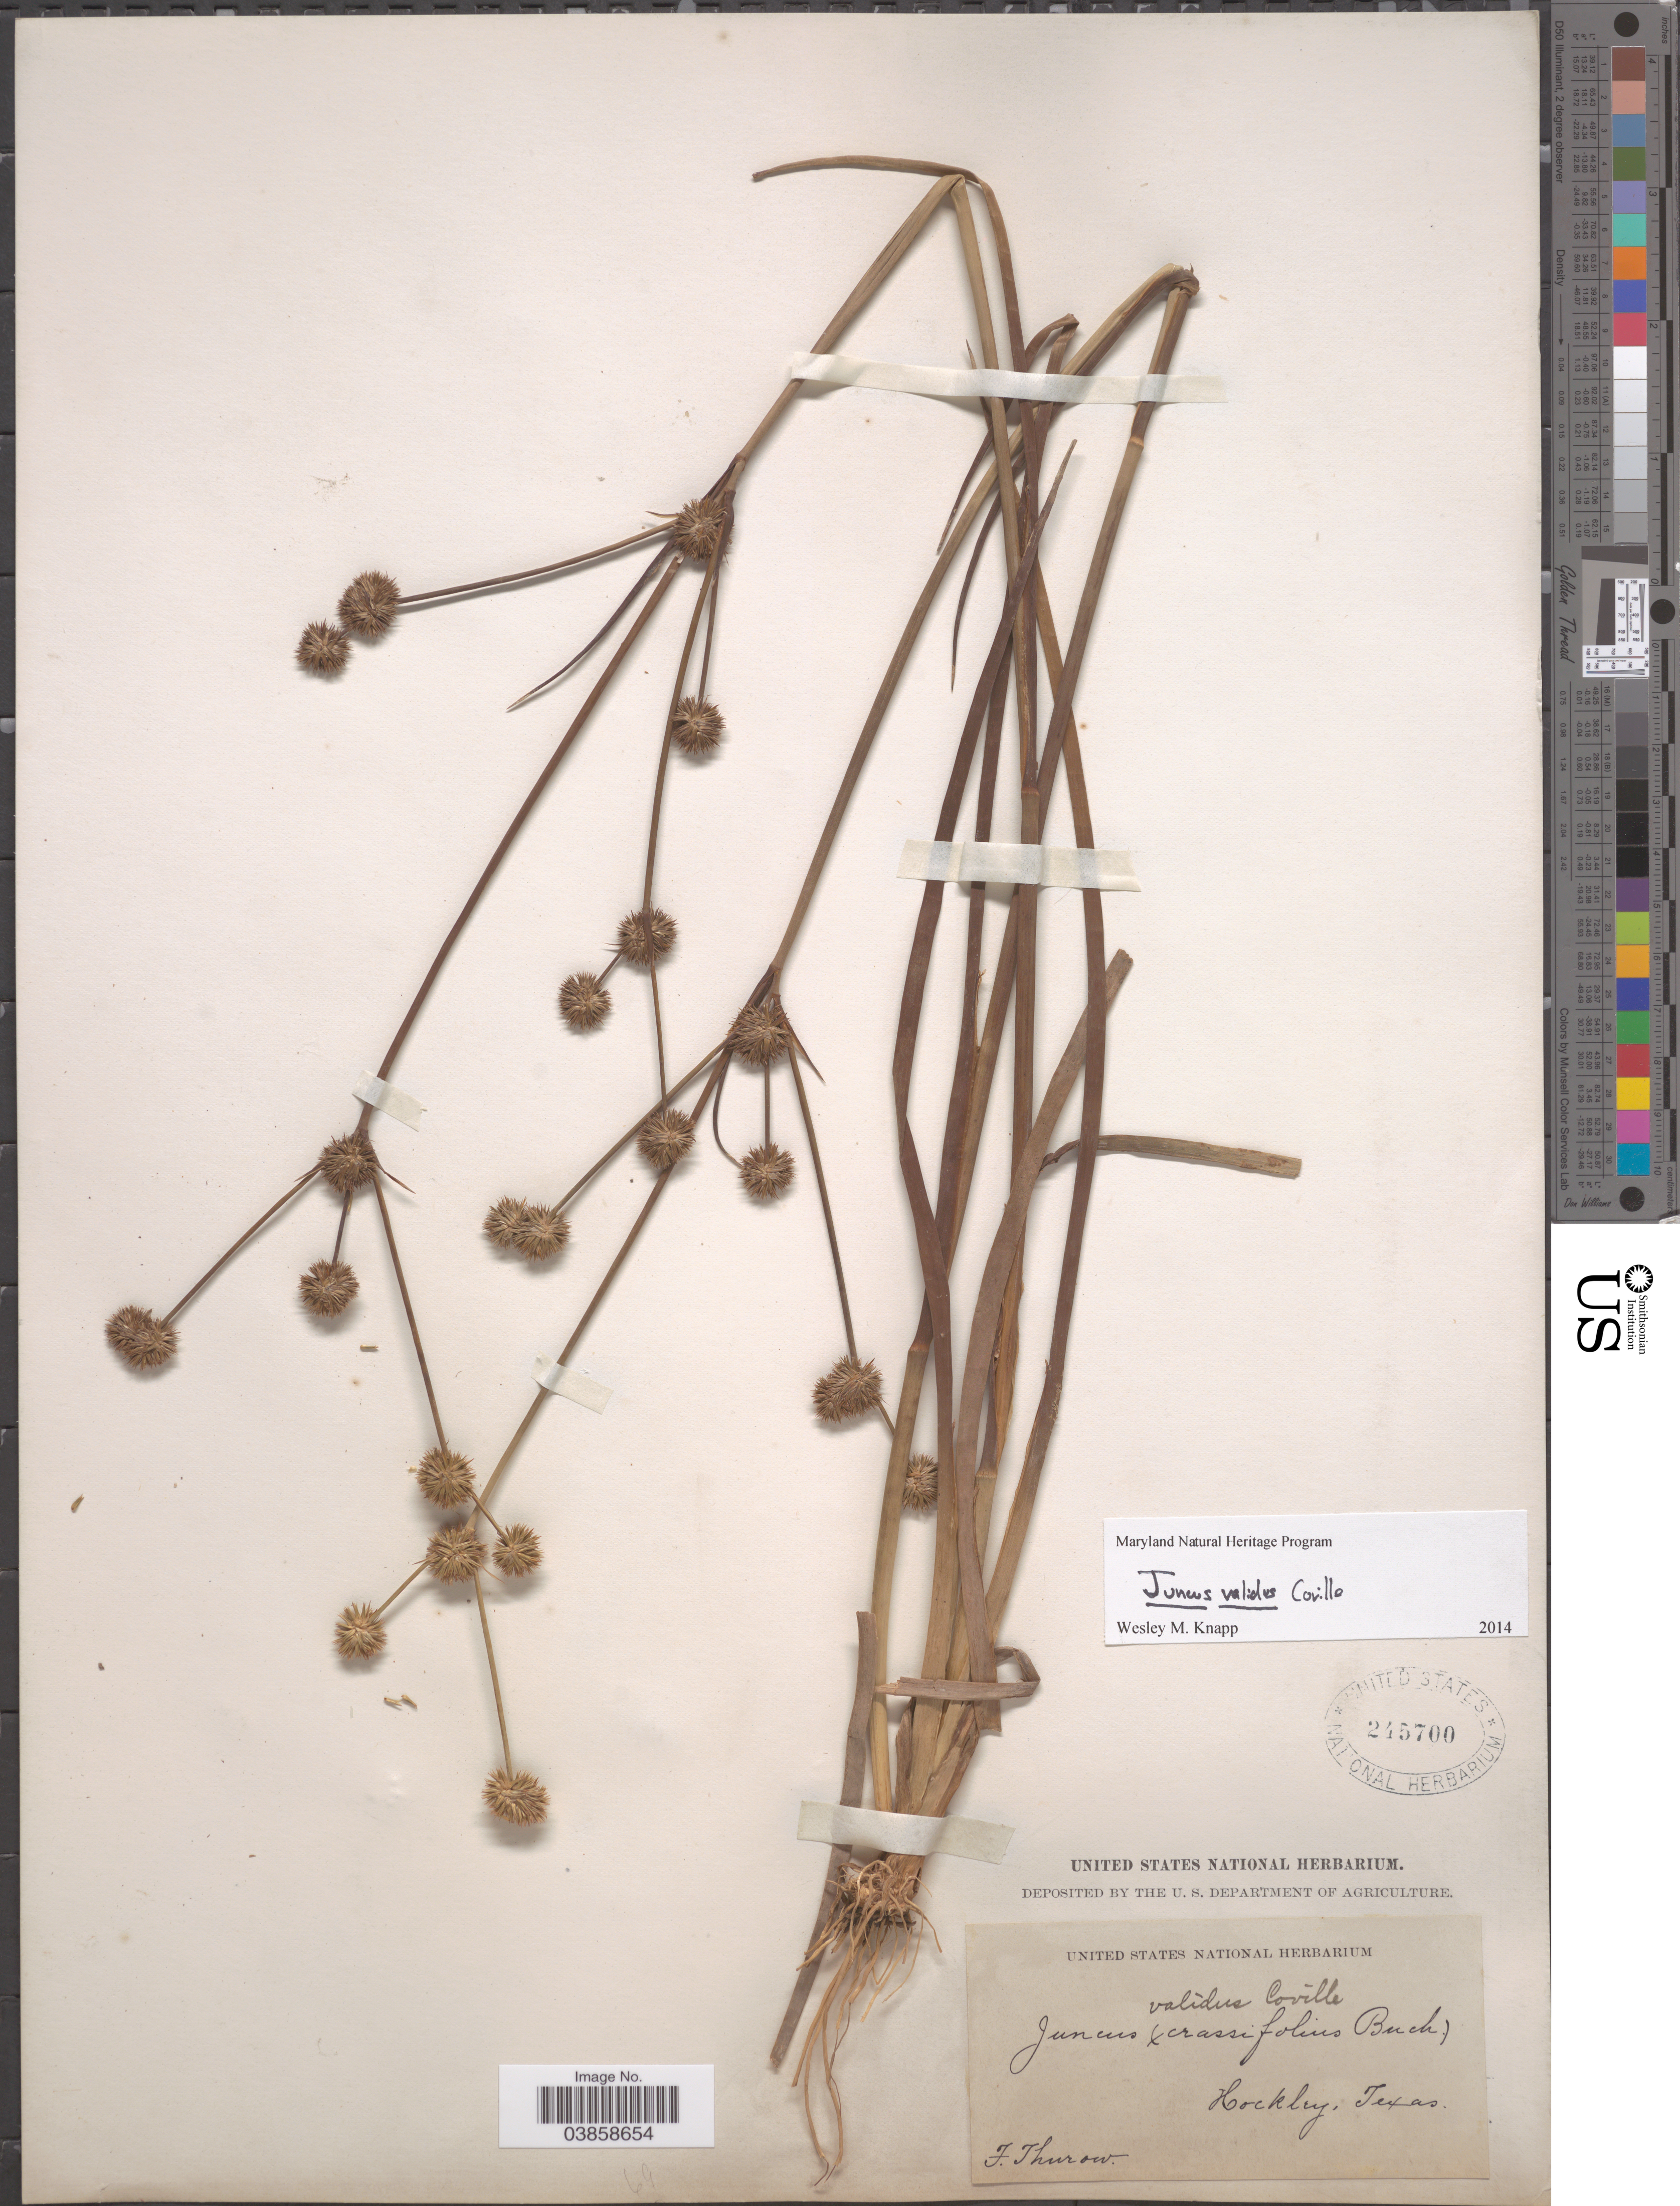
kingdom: Plantae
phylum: Tracheophyta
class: Liliopsida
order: Poales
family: Juncaceae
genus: Juncus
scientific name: Juncus validus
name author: Coville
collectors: F. W. Thurow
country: United States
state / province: Texas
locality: Hockley.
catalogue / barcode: US 245700